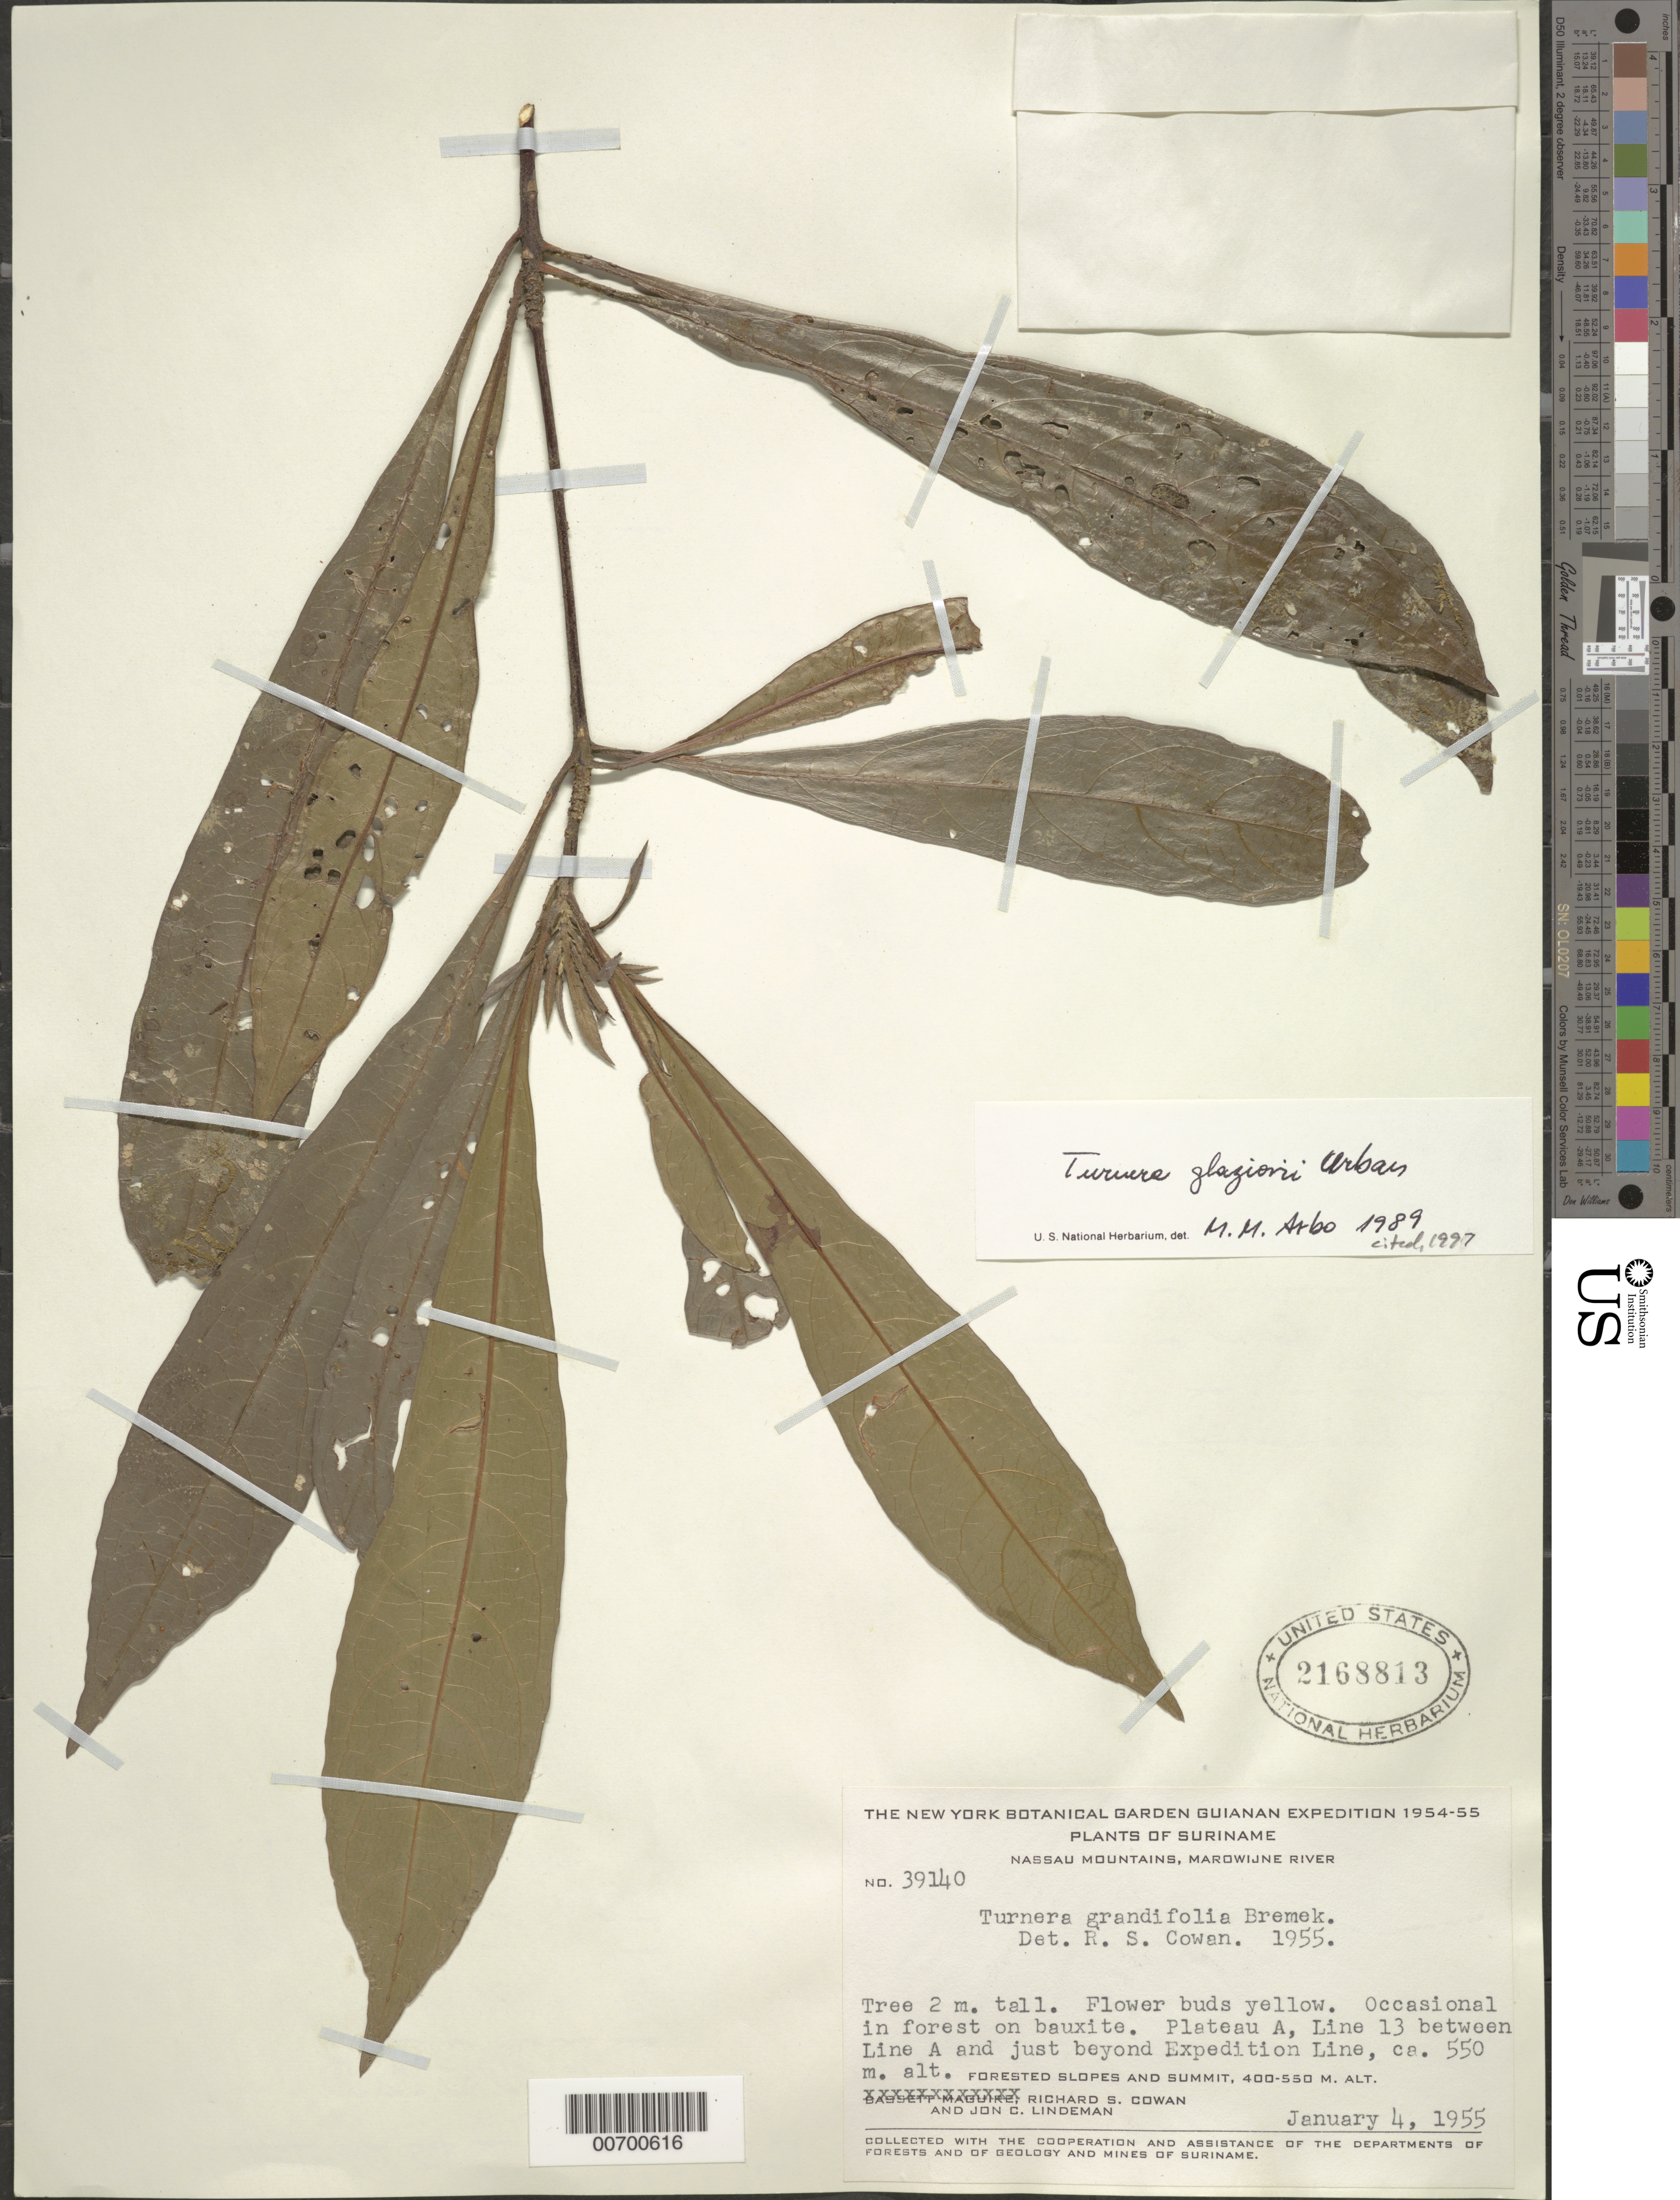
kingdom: Plantae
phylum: Tracheophyta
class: Magnoliopsida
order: Malpighiales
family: Turneraceae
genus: Turnera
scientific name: Turnera glaziovii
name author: Urb.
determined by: Arbo, M. M.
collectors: R. S. Cowan & J. C. Lindeman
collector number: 39140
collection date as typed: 4-Jan-55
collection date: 1955-01-04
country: Suriname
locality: Nassau Mts., Marowijne R.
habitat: Forest on bauxite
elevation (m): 550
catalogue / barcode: US 2168813